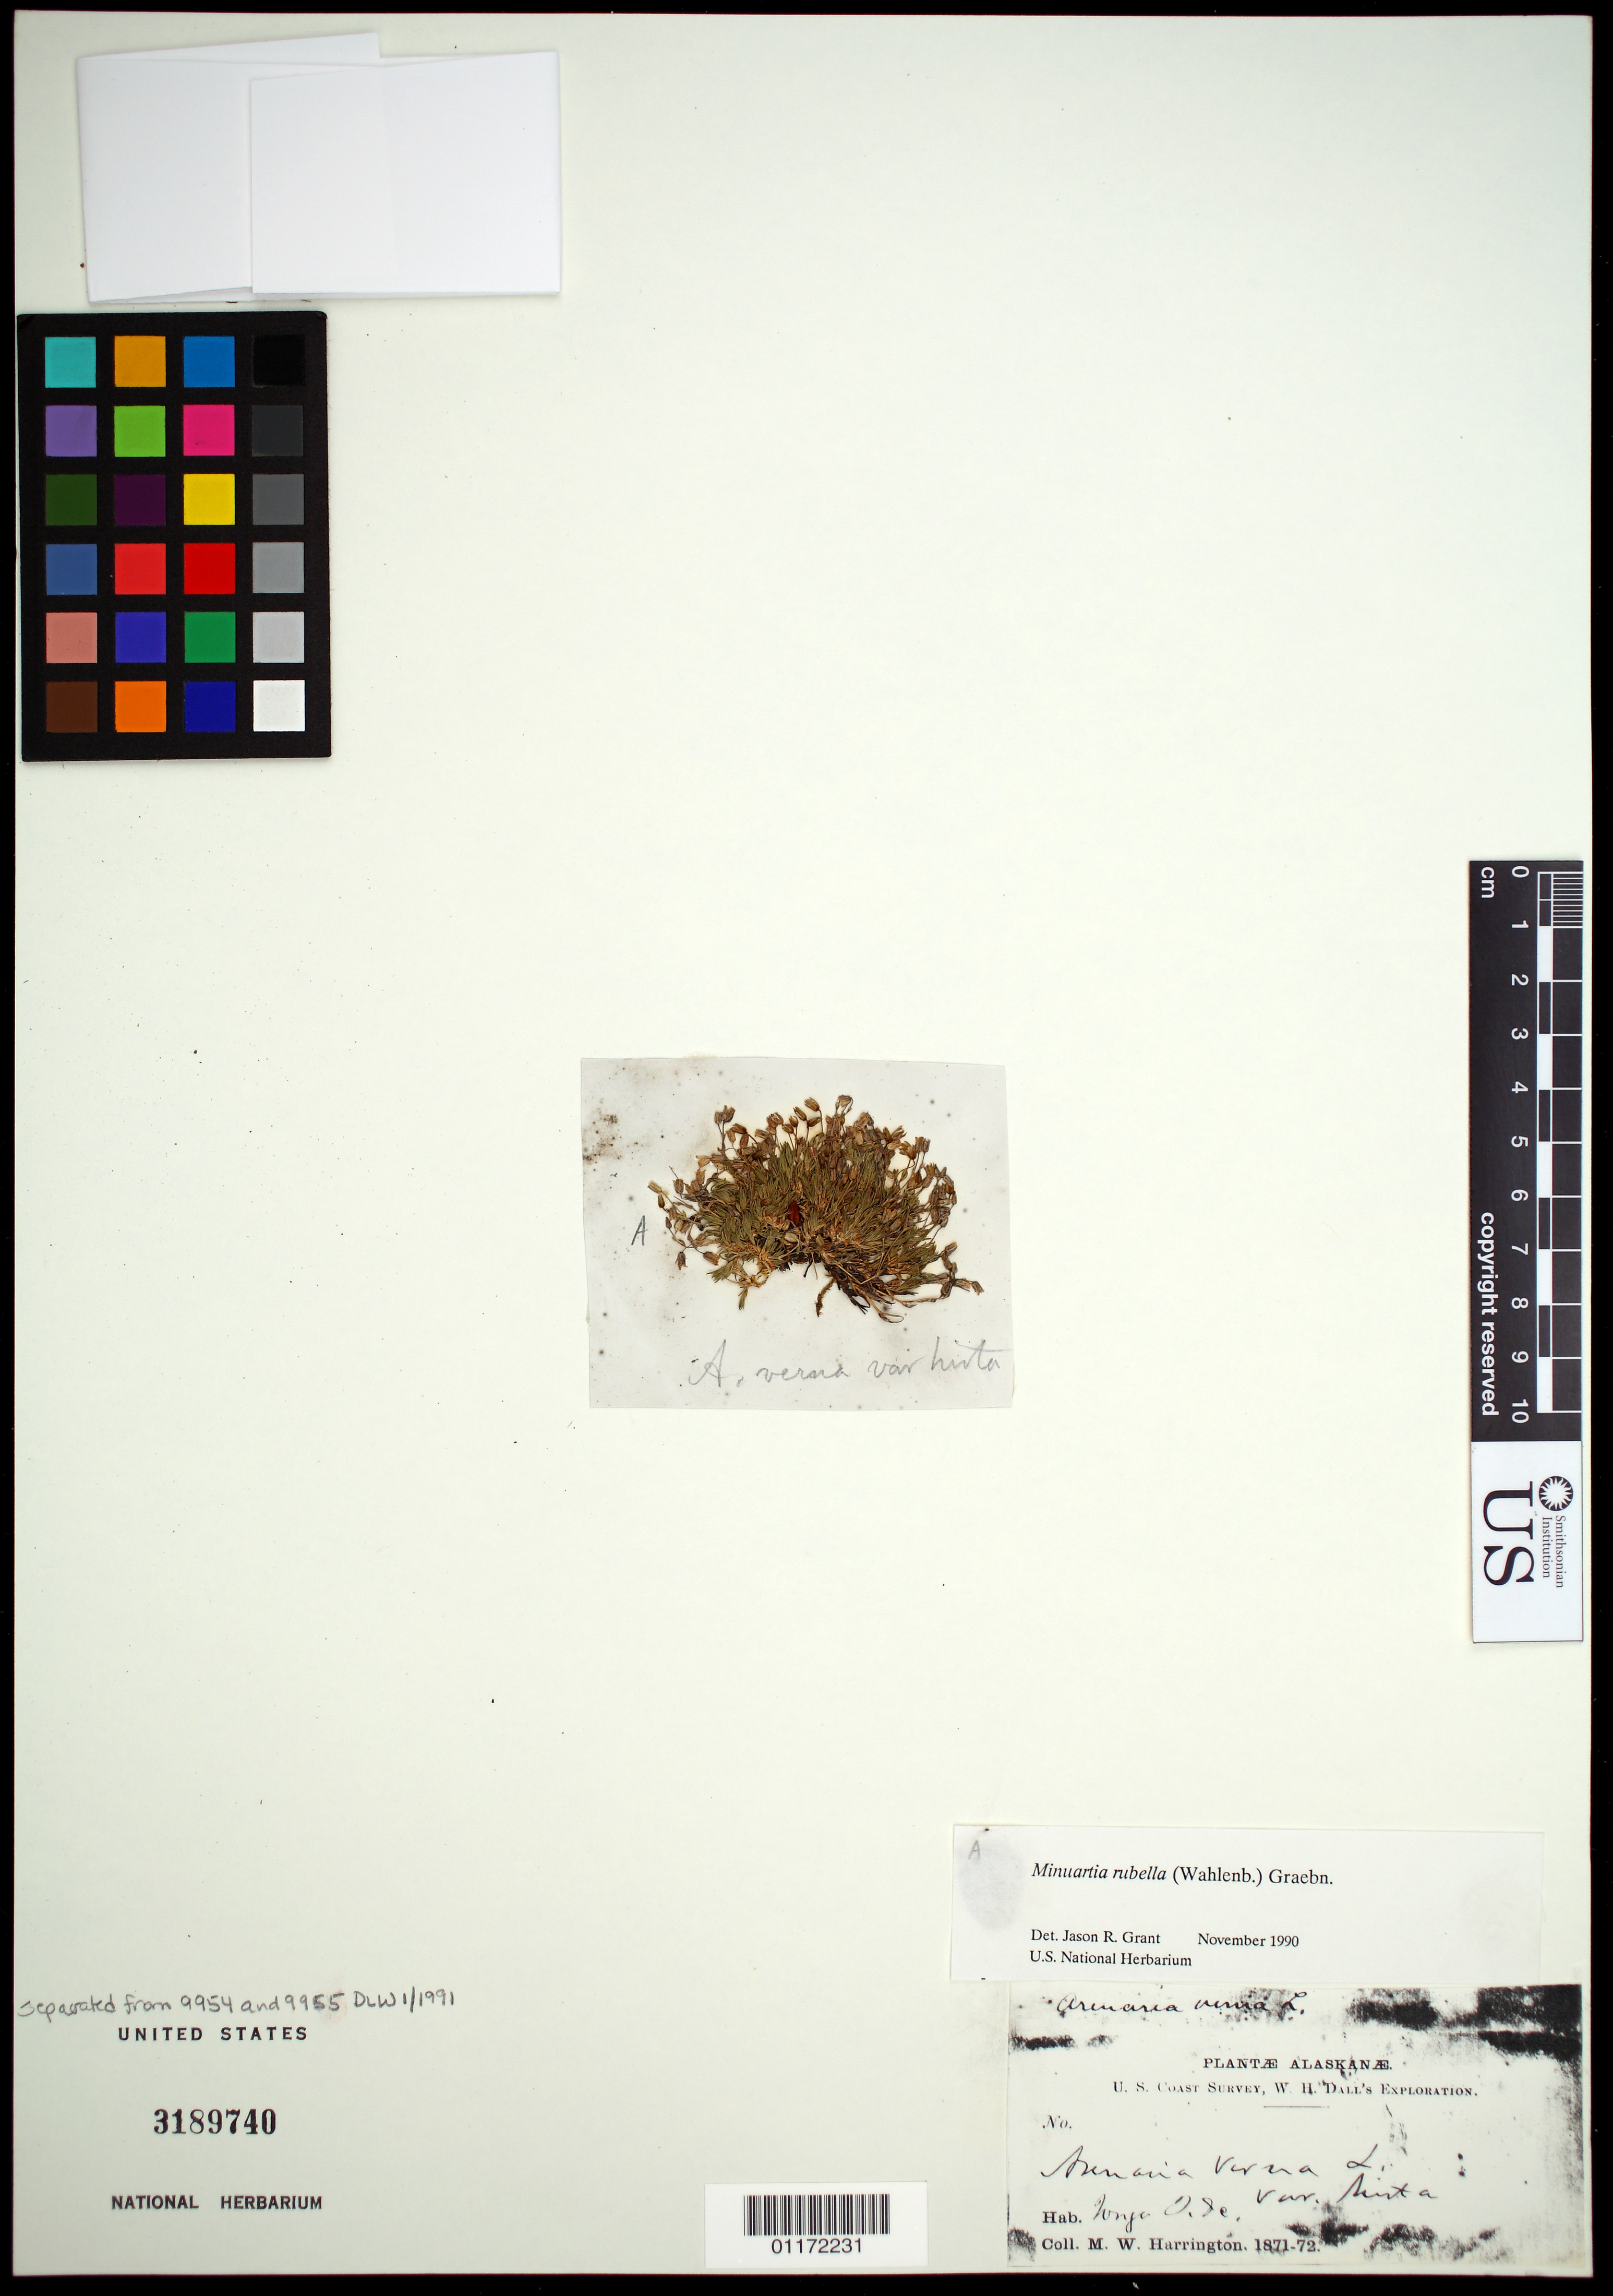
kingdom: Plantae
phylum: Tracheophyta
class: Magnoliopsida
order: Caryophyllales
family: Caryophyllaceae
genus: Minuartia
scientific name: Minuartia rubella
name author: (Wahlenb.) Hiern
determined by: Grant, J. R., (SWITZERLAND)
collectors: M. W. Harrington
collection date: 1871/1872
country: United States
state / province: Alaska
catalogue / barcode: US 3189740